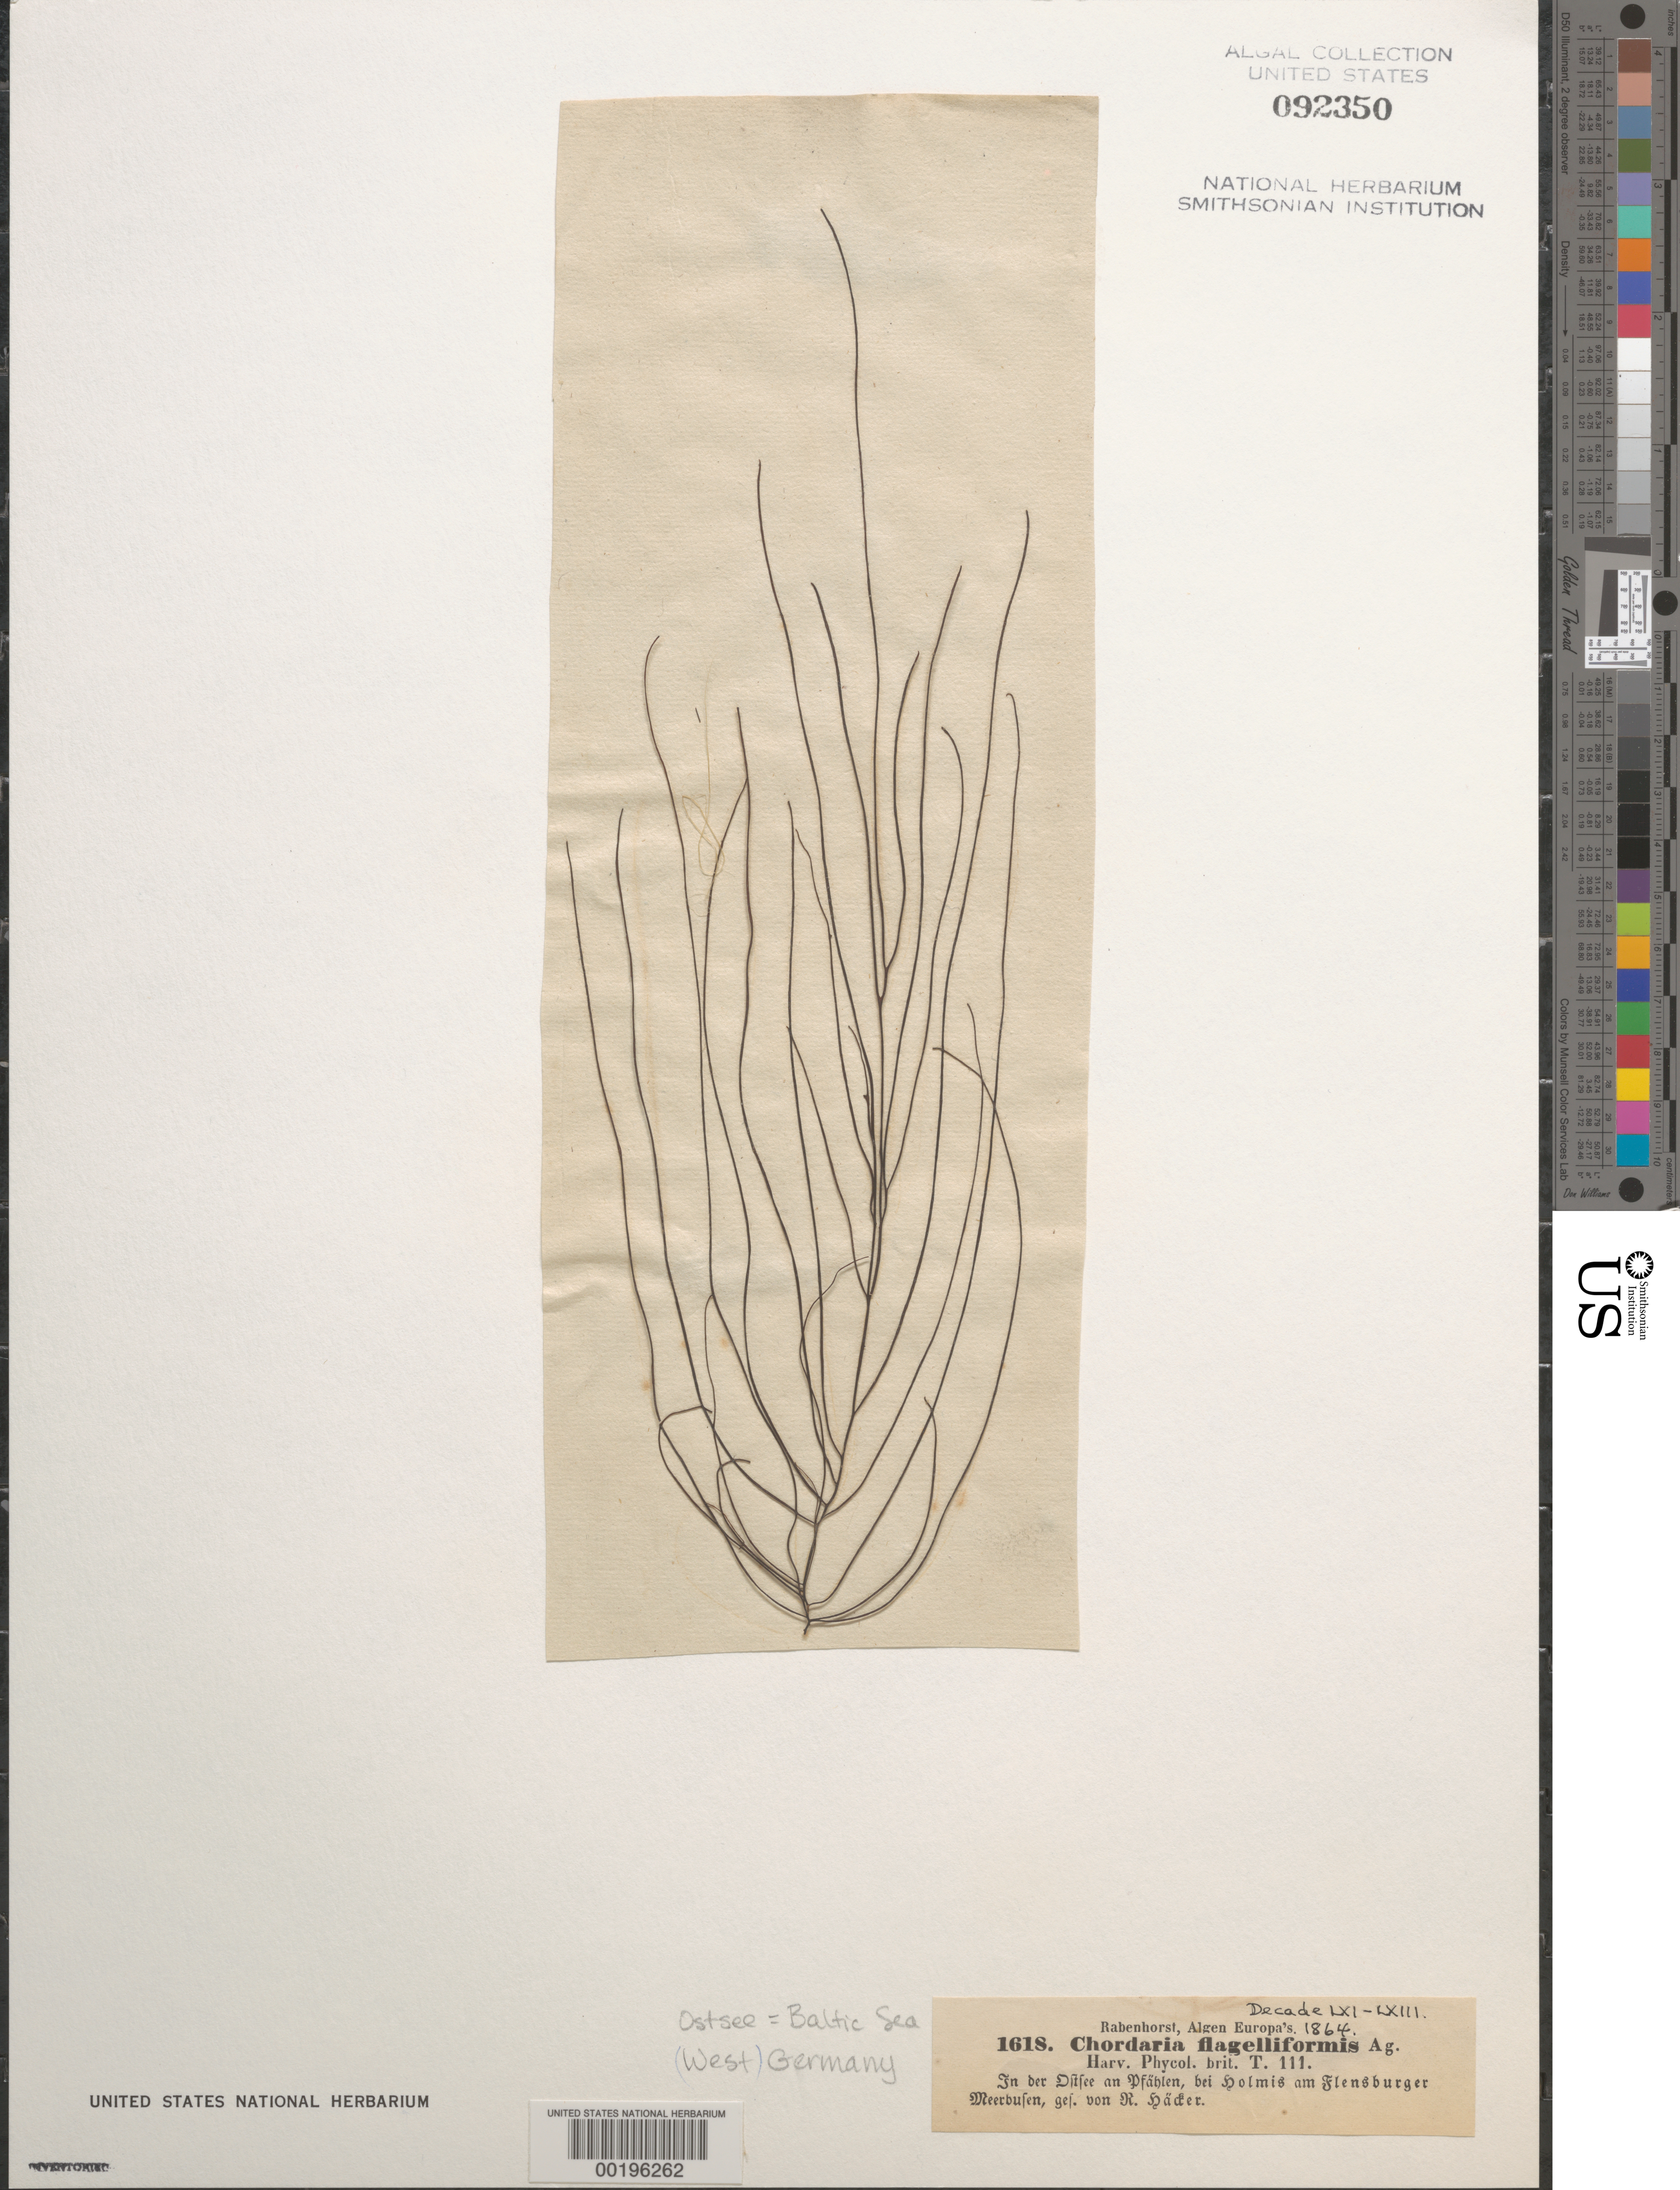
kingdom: Chromista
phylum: Ochrophyta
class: Phaeophyceae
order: Ectocarpales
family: Chordariaceae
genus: Chordaria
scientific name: Chordaria flagelliformis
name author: (Hudson) Grev.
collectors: R. Haecker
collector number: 1618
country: Germany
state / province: Schleswig-Holstein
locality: Baltic Sea (Ostsee) near Holnis, Flensburger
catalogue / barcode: US 92350